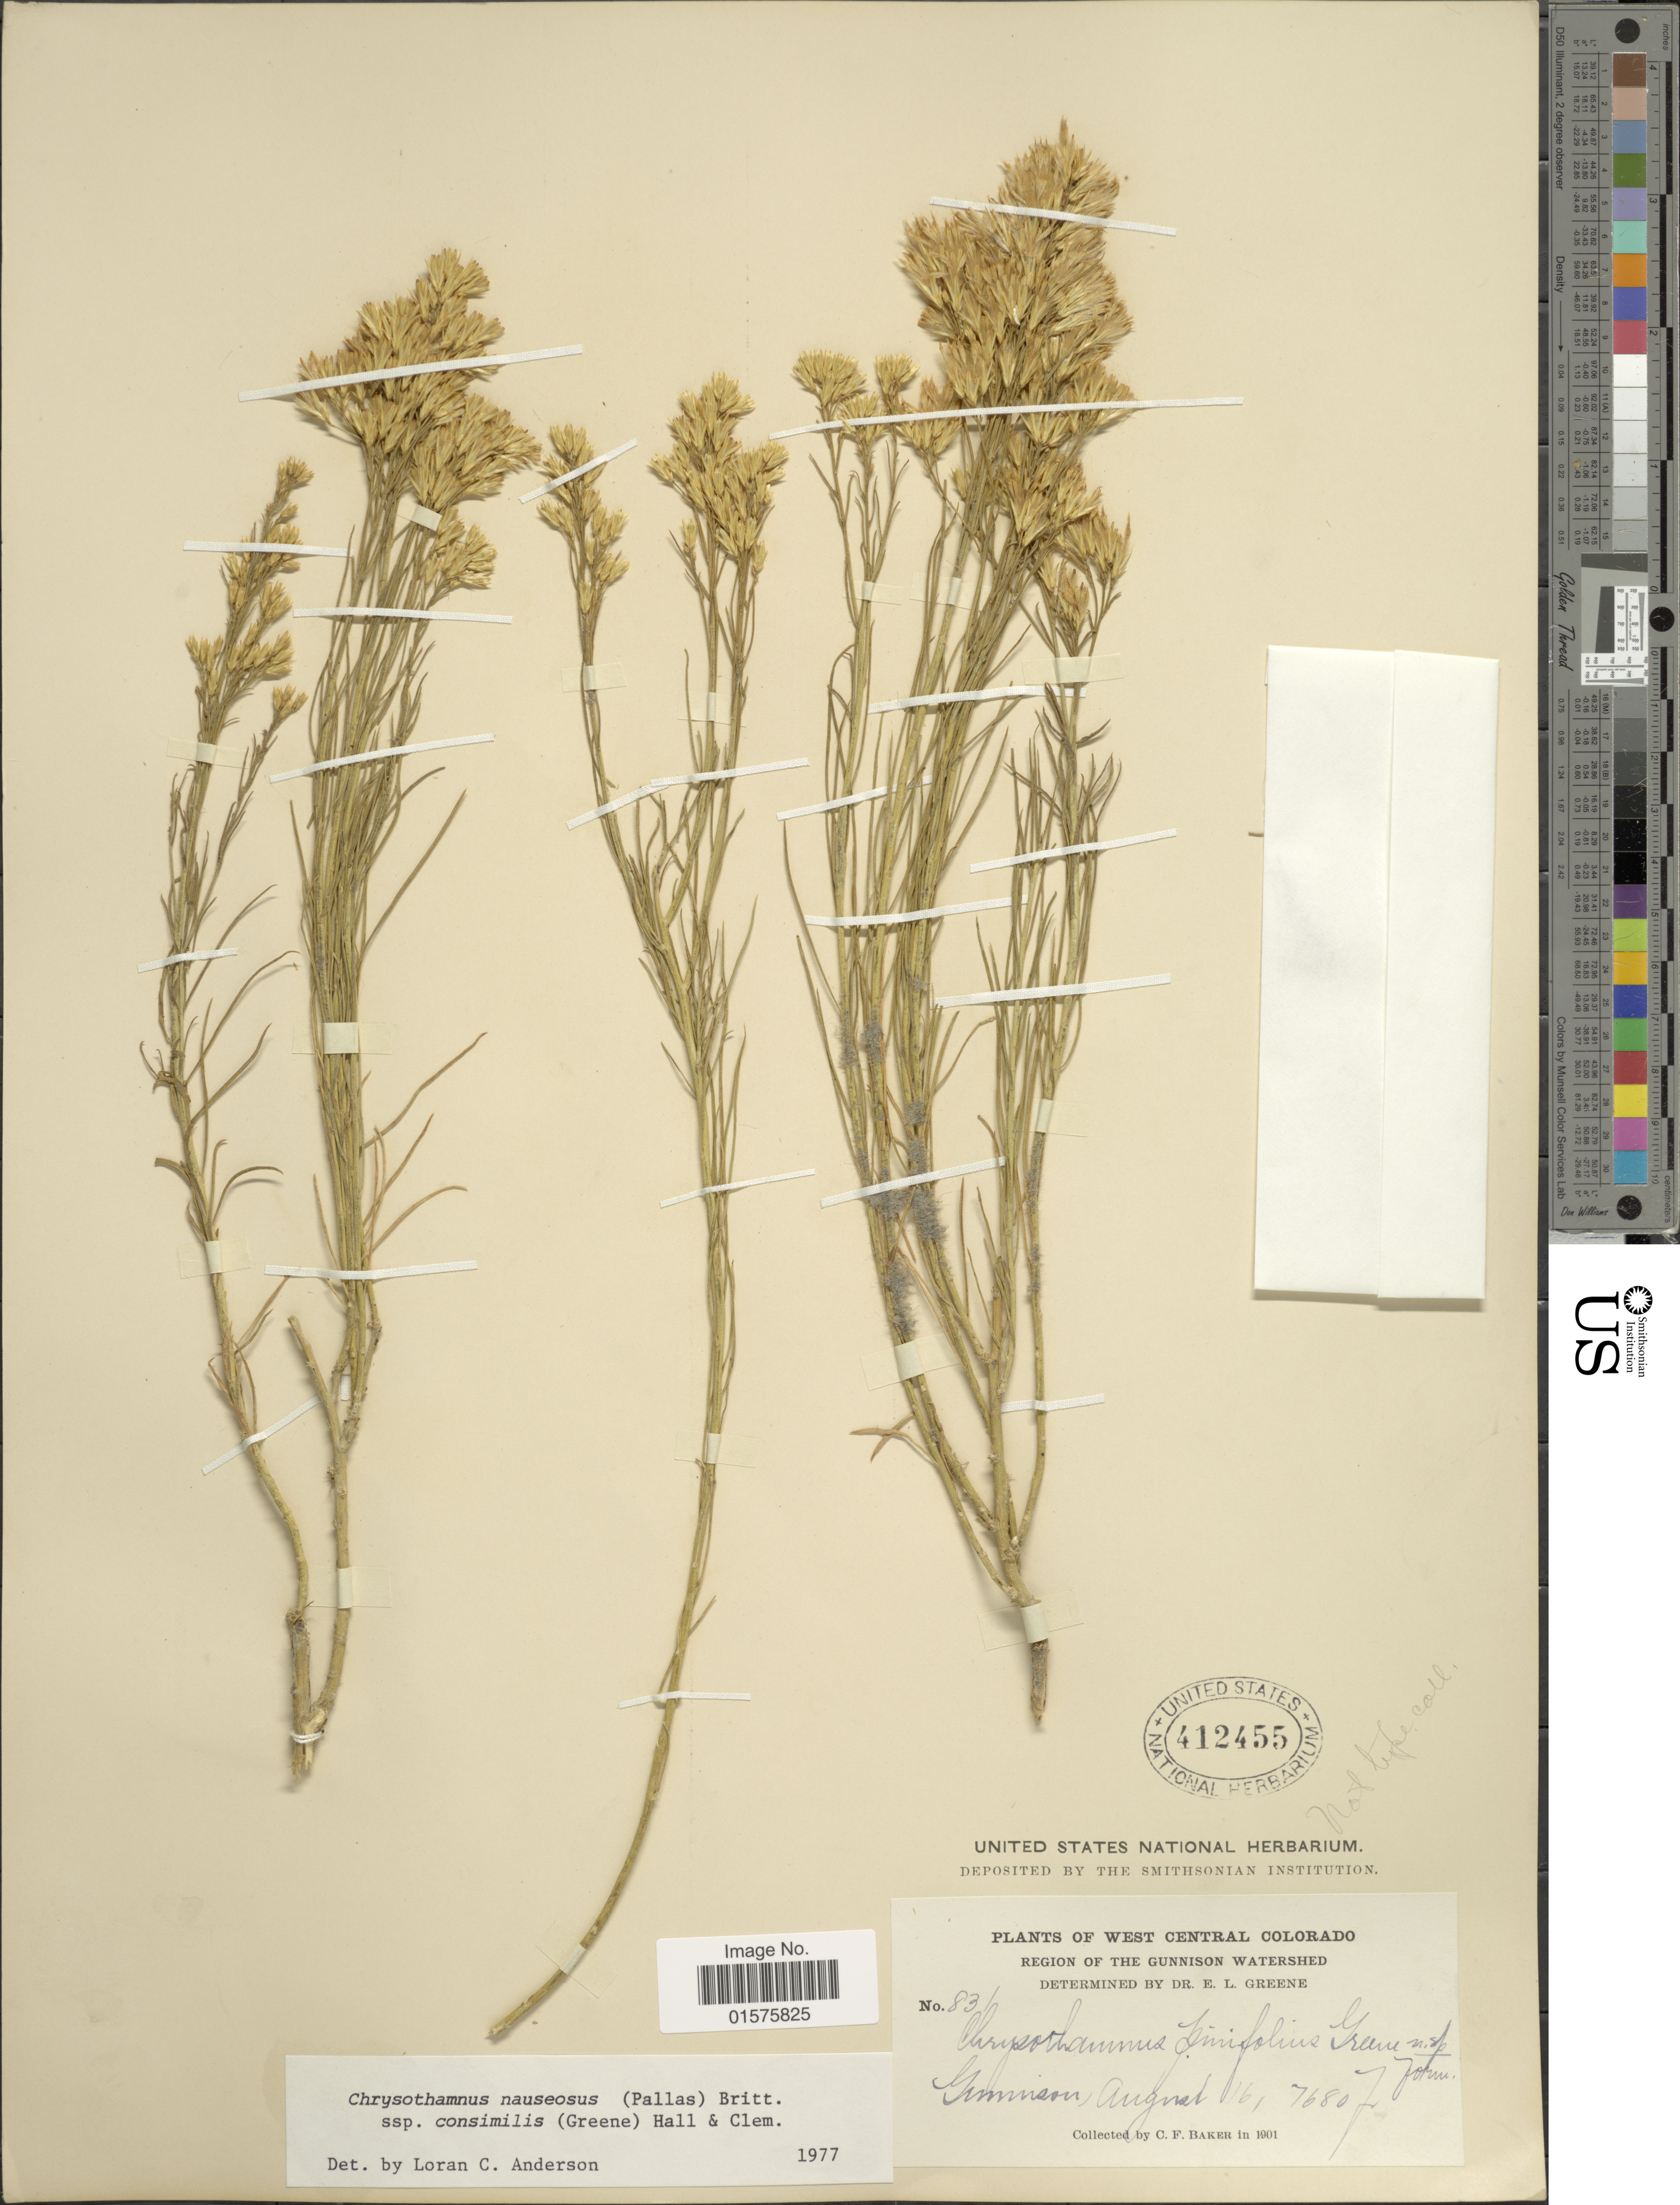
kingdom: Plantae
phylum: Tracheophyta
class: Magnoliopsida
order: Asterales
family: Asteraceae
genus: Ericameria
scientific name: Ericameria nauseosa var. oreophila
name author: (A. Nelson) G.L. Nesom & G.I. Baird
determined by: Urbatsch, Lowell E., Curator (LSU), Louisiana State University (UNITED STATES)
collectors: C. F. Baker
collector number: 831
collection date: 1901-08-16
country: United States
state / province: Colorado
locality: West Central Colorado. Region of the Gunnison Watershed. Gunnison.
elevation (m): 2341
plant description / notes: No precise locality correction needed.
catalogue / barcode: US 412455